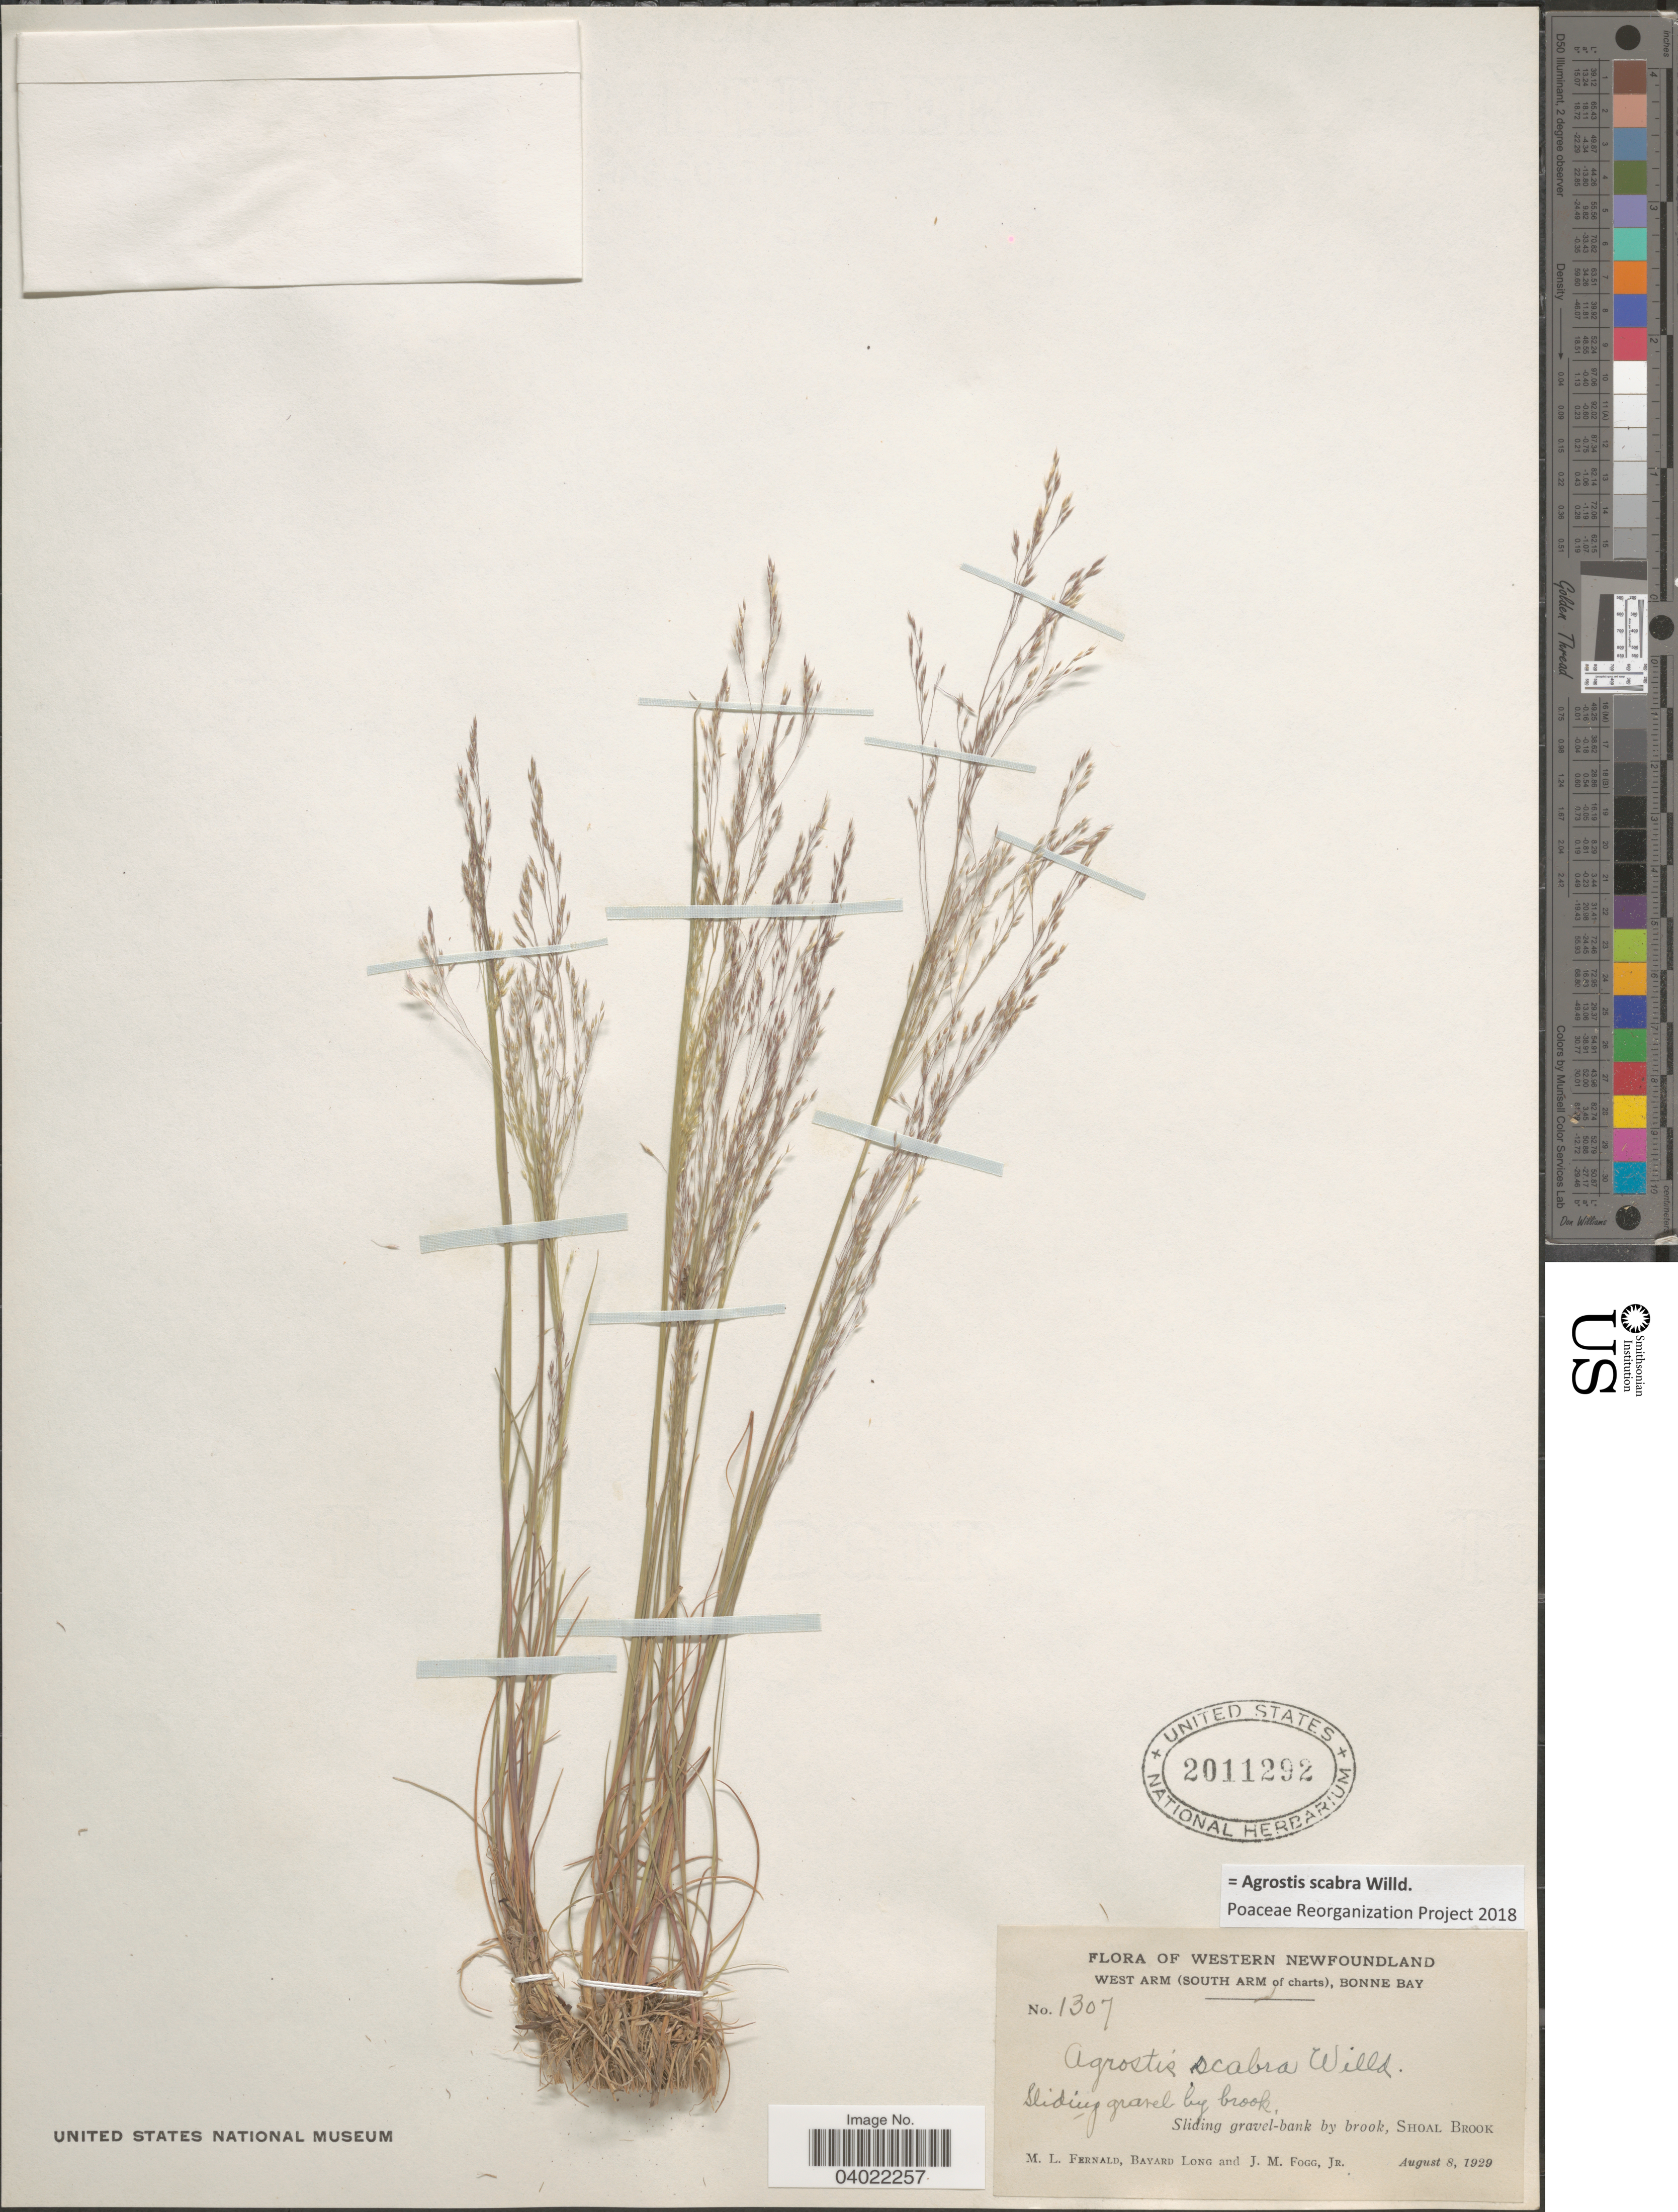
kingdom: Plantae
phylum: Tracheophyta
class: Liliopsida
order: Poales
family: Poaceae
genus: Agrostis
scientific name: Agrostis scabra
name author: Willd.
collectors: M. L. Fernald, B. Long & J. Fogg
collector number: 1307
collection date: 1929-08-08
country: Canada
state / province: Newfoundland and Labrador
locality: Western Newfoundland. West Arm (South Arm of charts), Bonne Bay. Sliding gravel-bank by brook, Shoal Brook.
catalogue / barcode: US 2011292